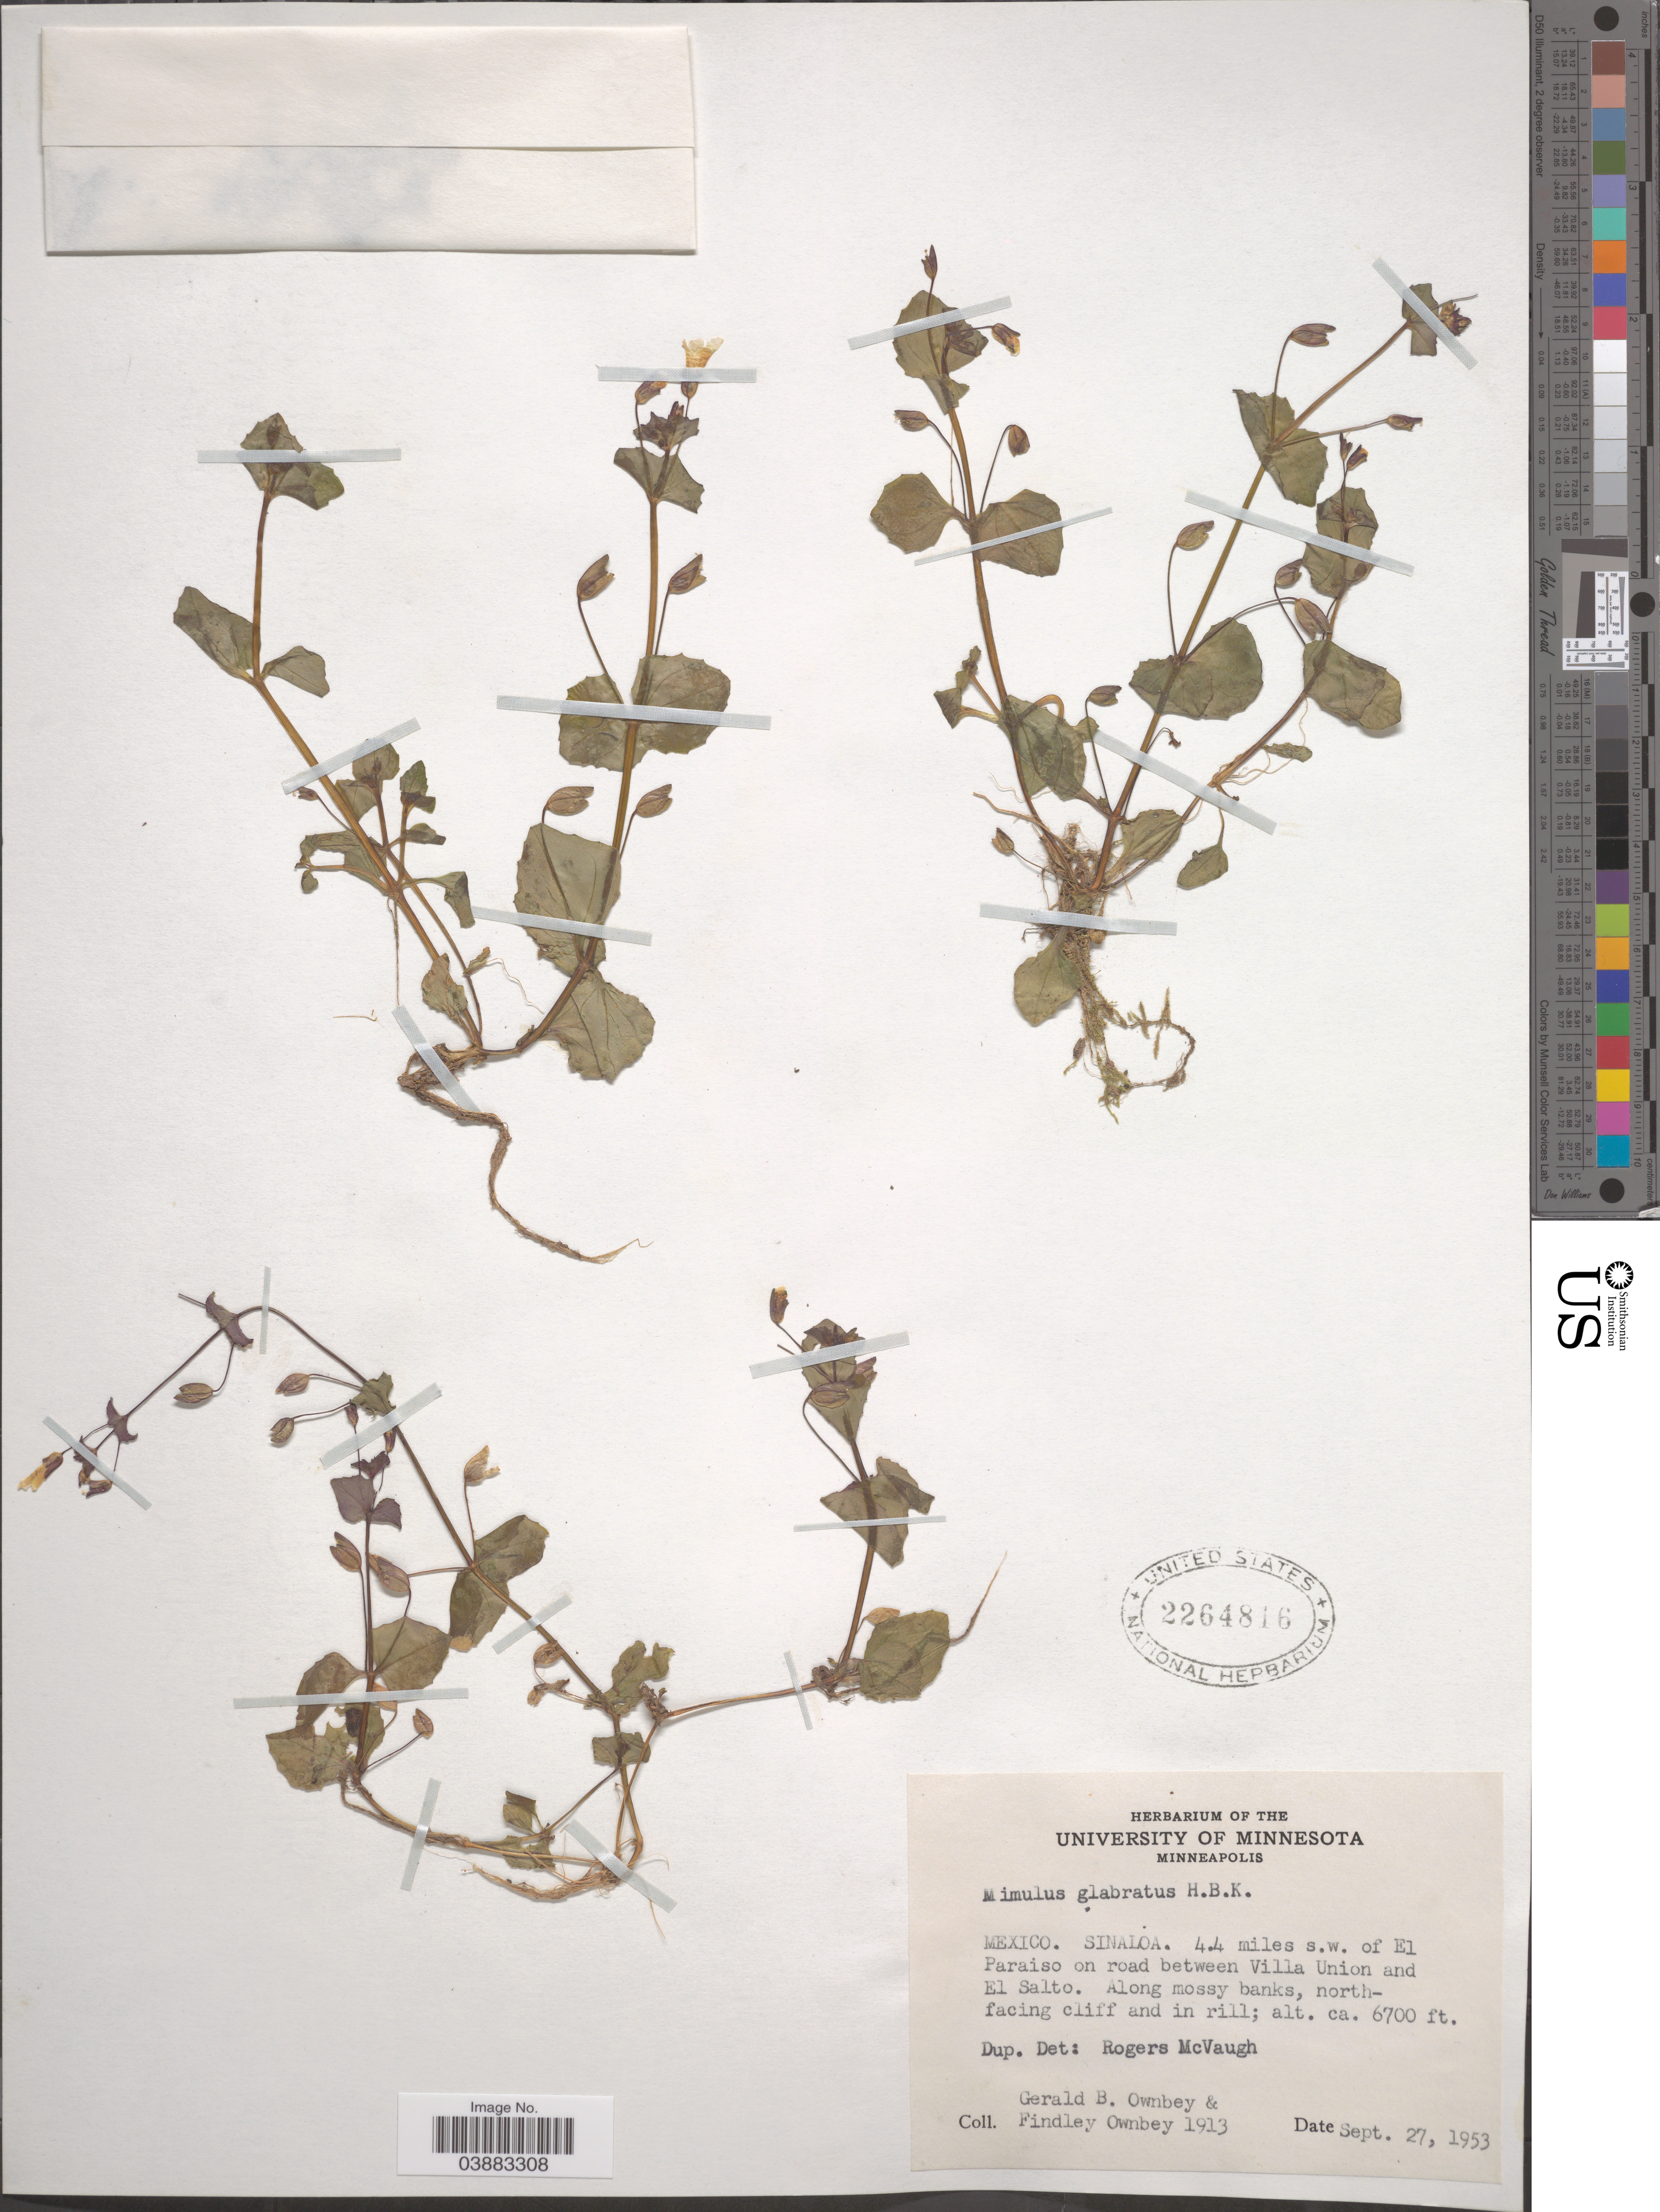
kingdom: Plantae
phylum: Tracheophyta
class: Magnoliopsida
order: Lamiales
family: Phrymaceae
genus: Mimulus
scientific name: Mimulus glabratus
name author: Kunth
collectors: G. B. Ownbey & F. Ownbey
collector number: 1913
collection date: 1953-09-27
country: Mexico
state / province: Sinaloa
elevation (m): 2042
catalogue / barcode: US 2264816